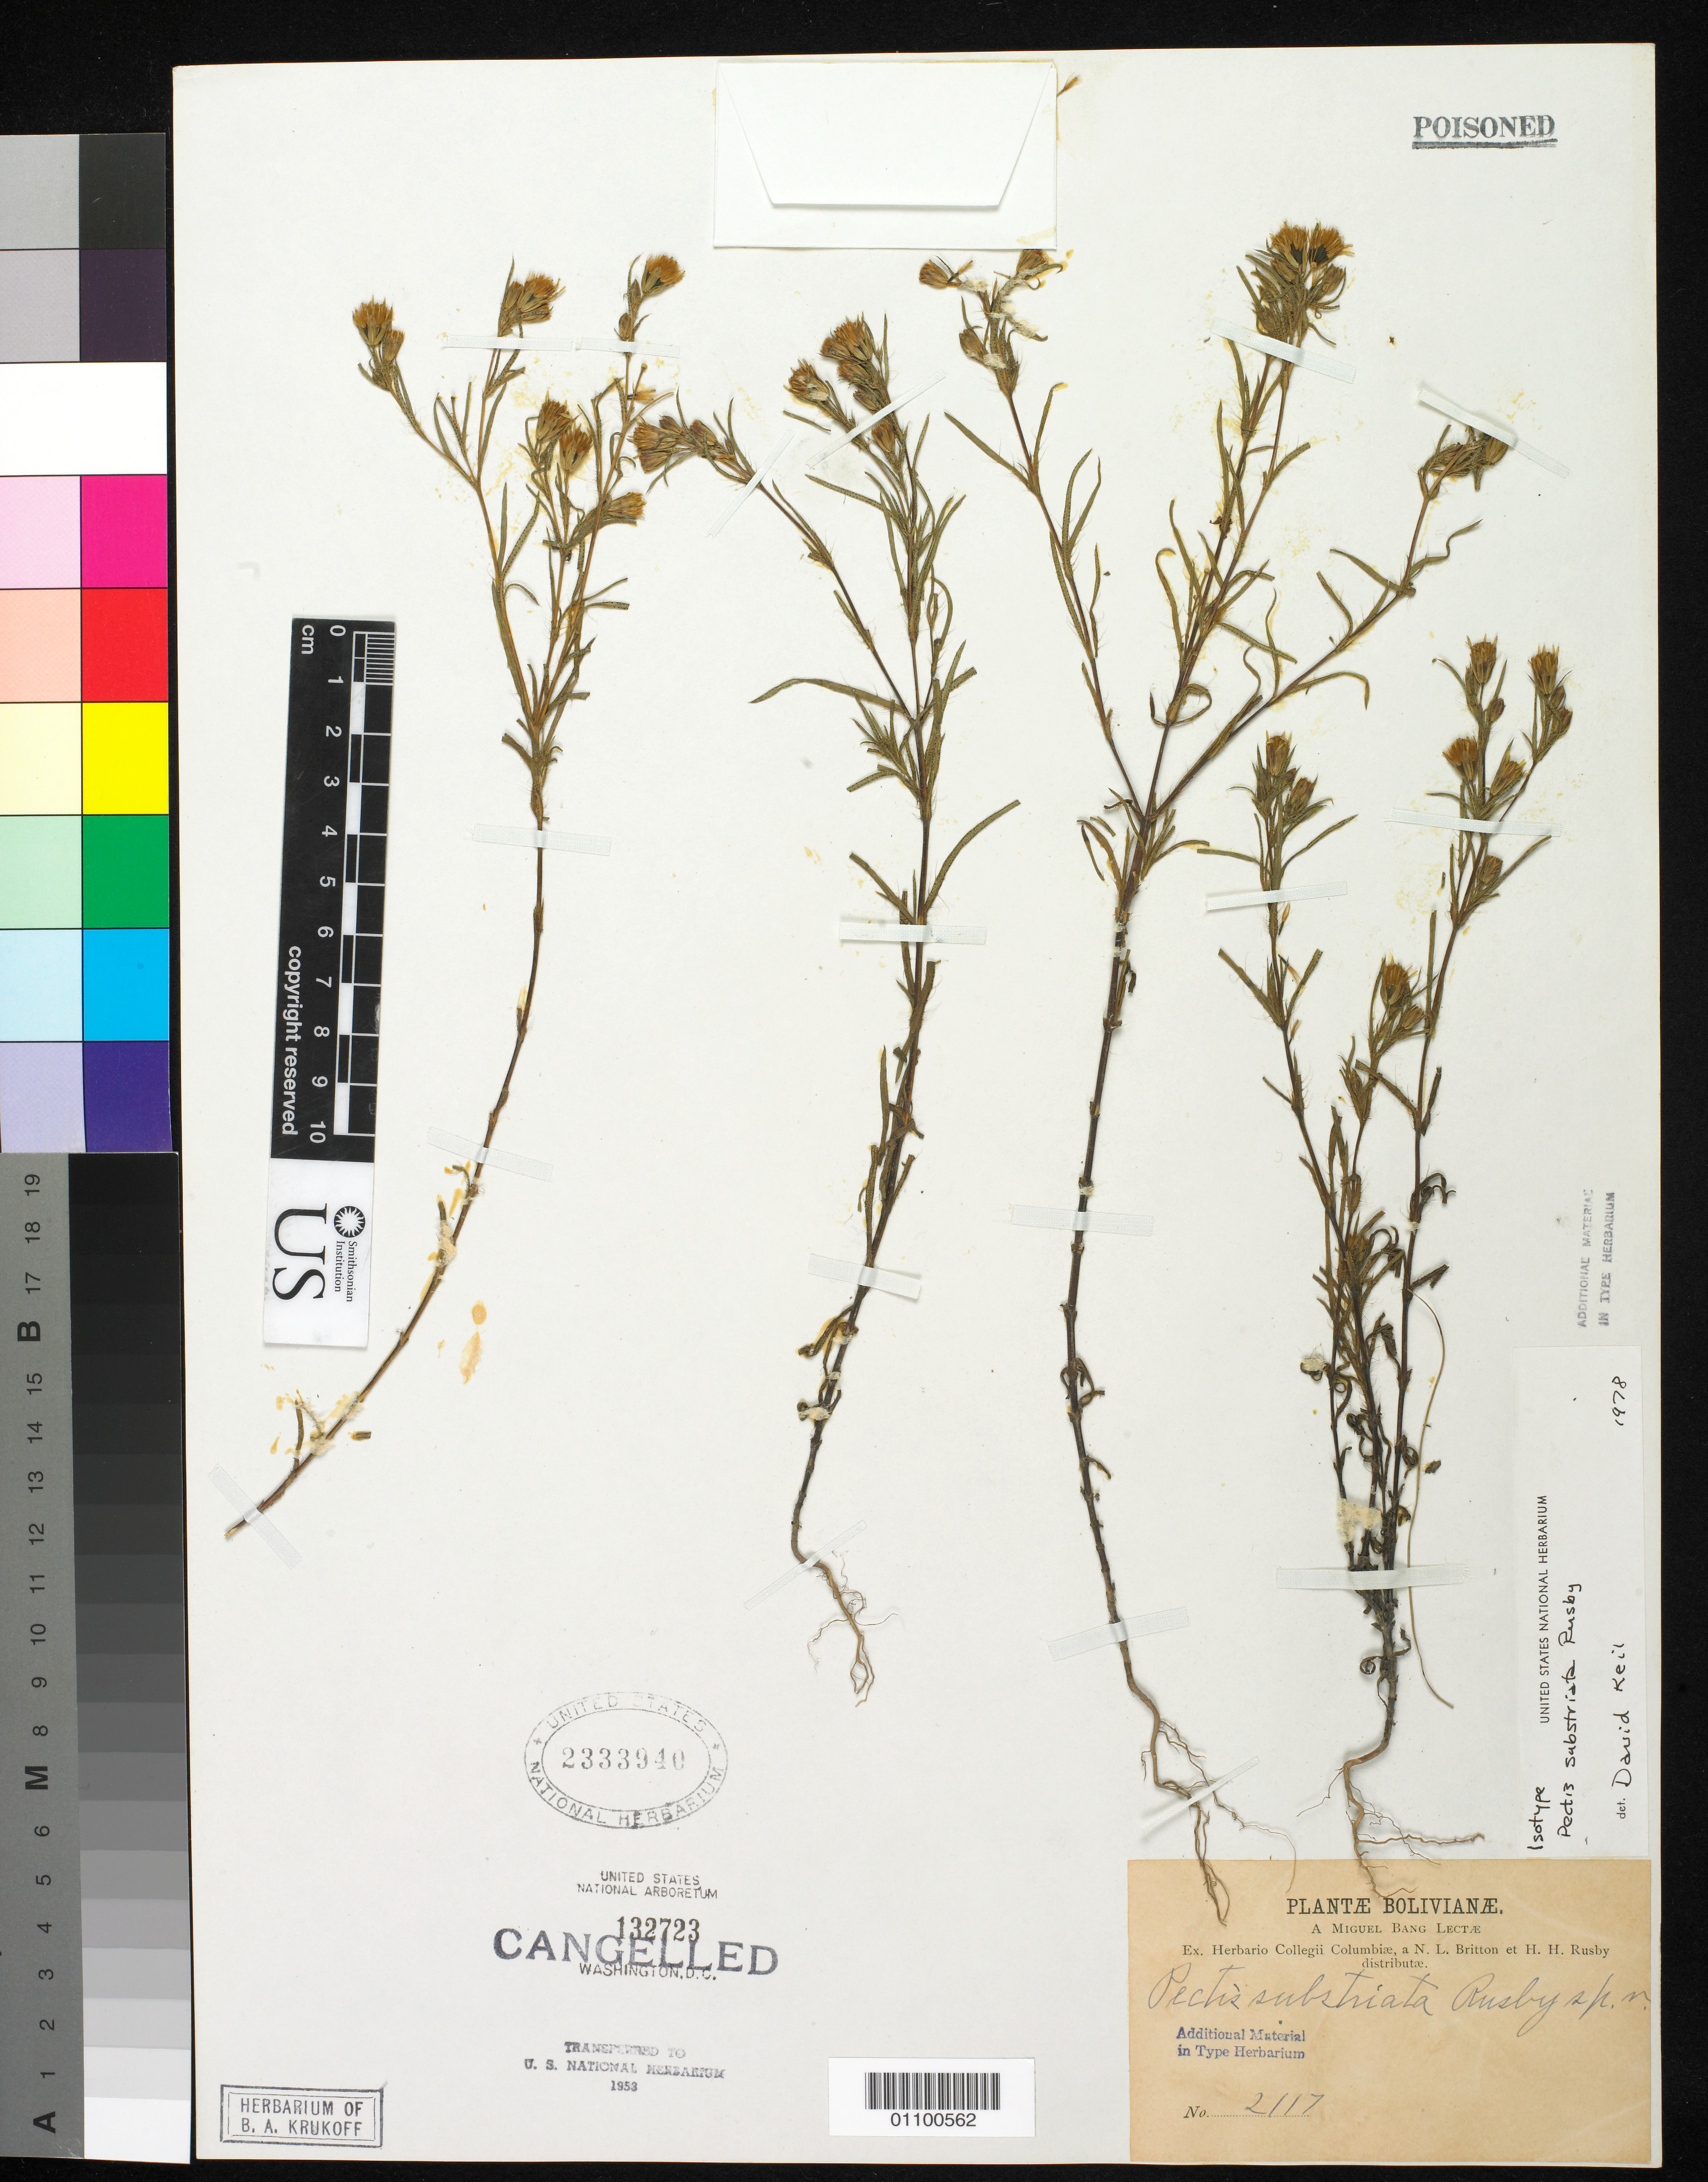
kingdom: Plantae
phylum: Tracheophyta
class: Magnoliopsida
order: Asterales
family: Asteraceae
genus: Pectis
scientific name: Pectis substriata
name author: Rusby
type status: Isotype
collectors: M. Bang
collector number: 2117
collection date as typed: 18 Mar 1894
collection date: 1894-03-18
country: Bolivia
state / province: La Paz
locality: Coripati, Yungas.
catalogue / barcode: US 2333940